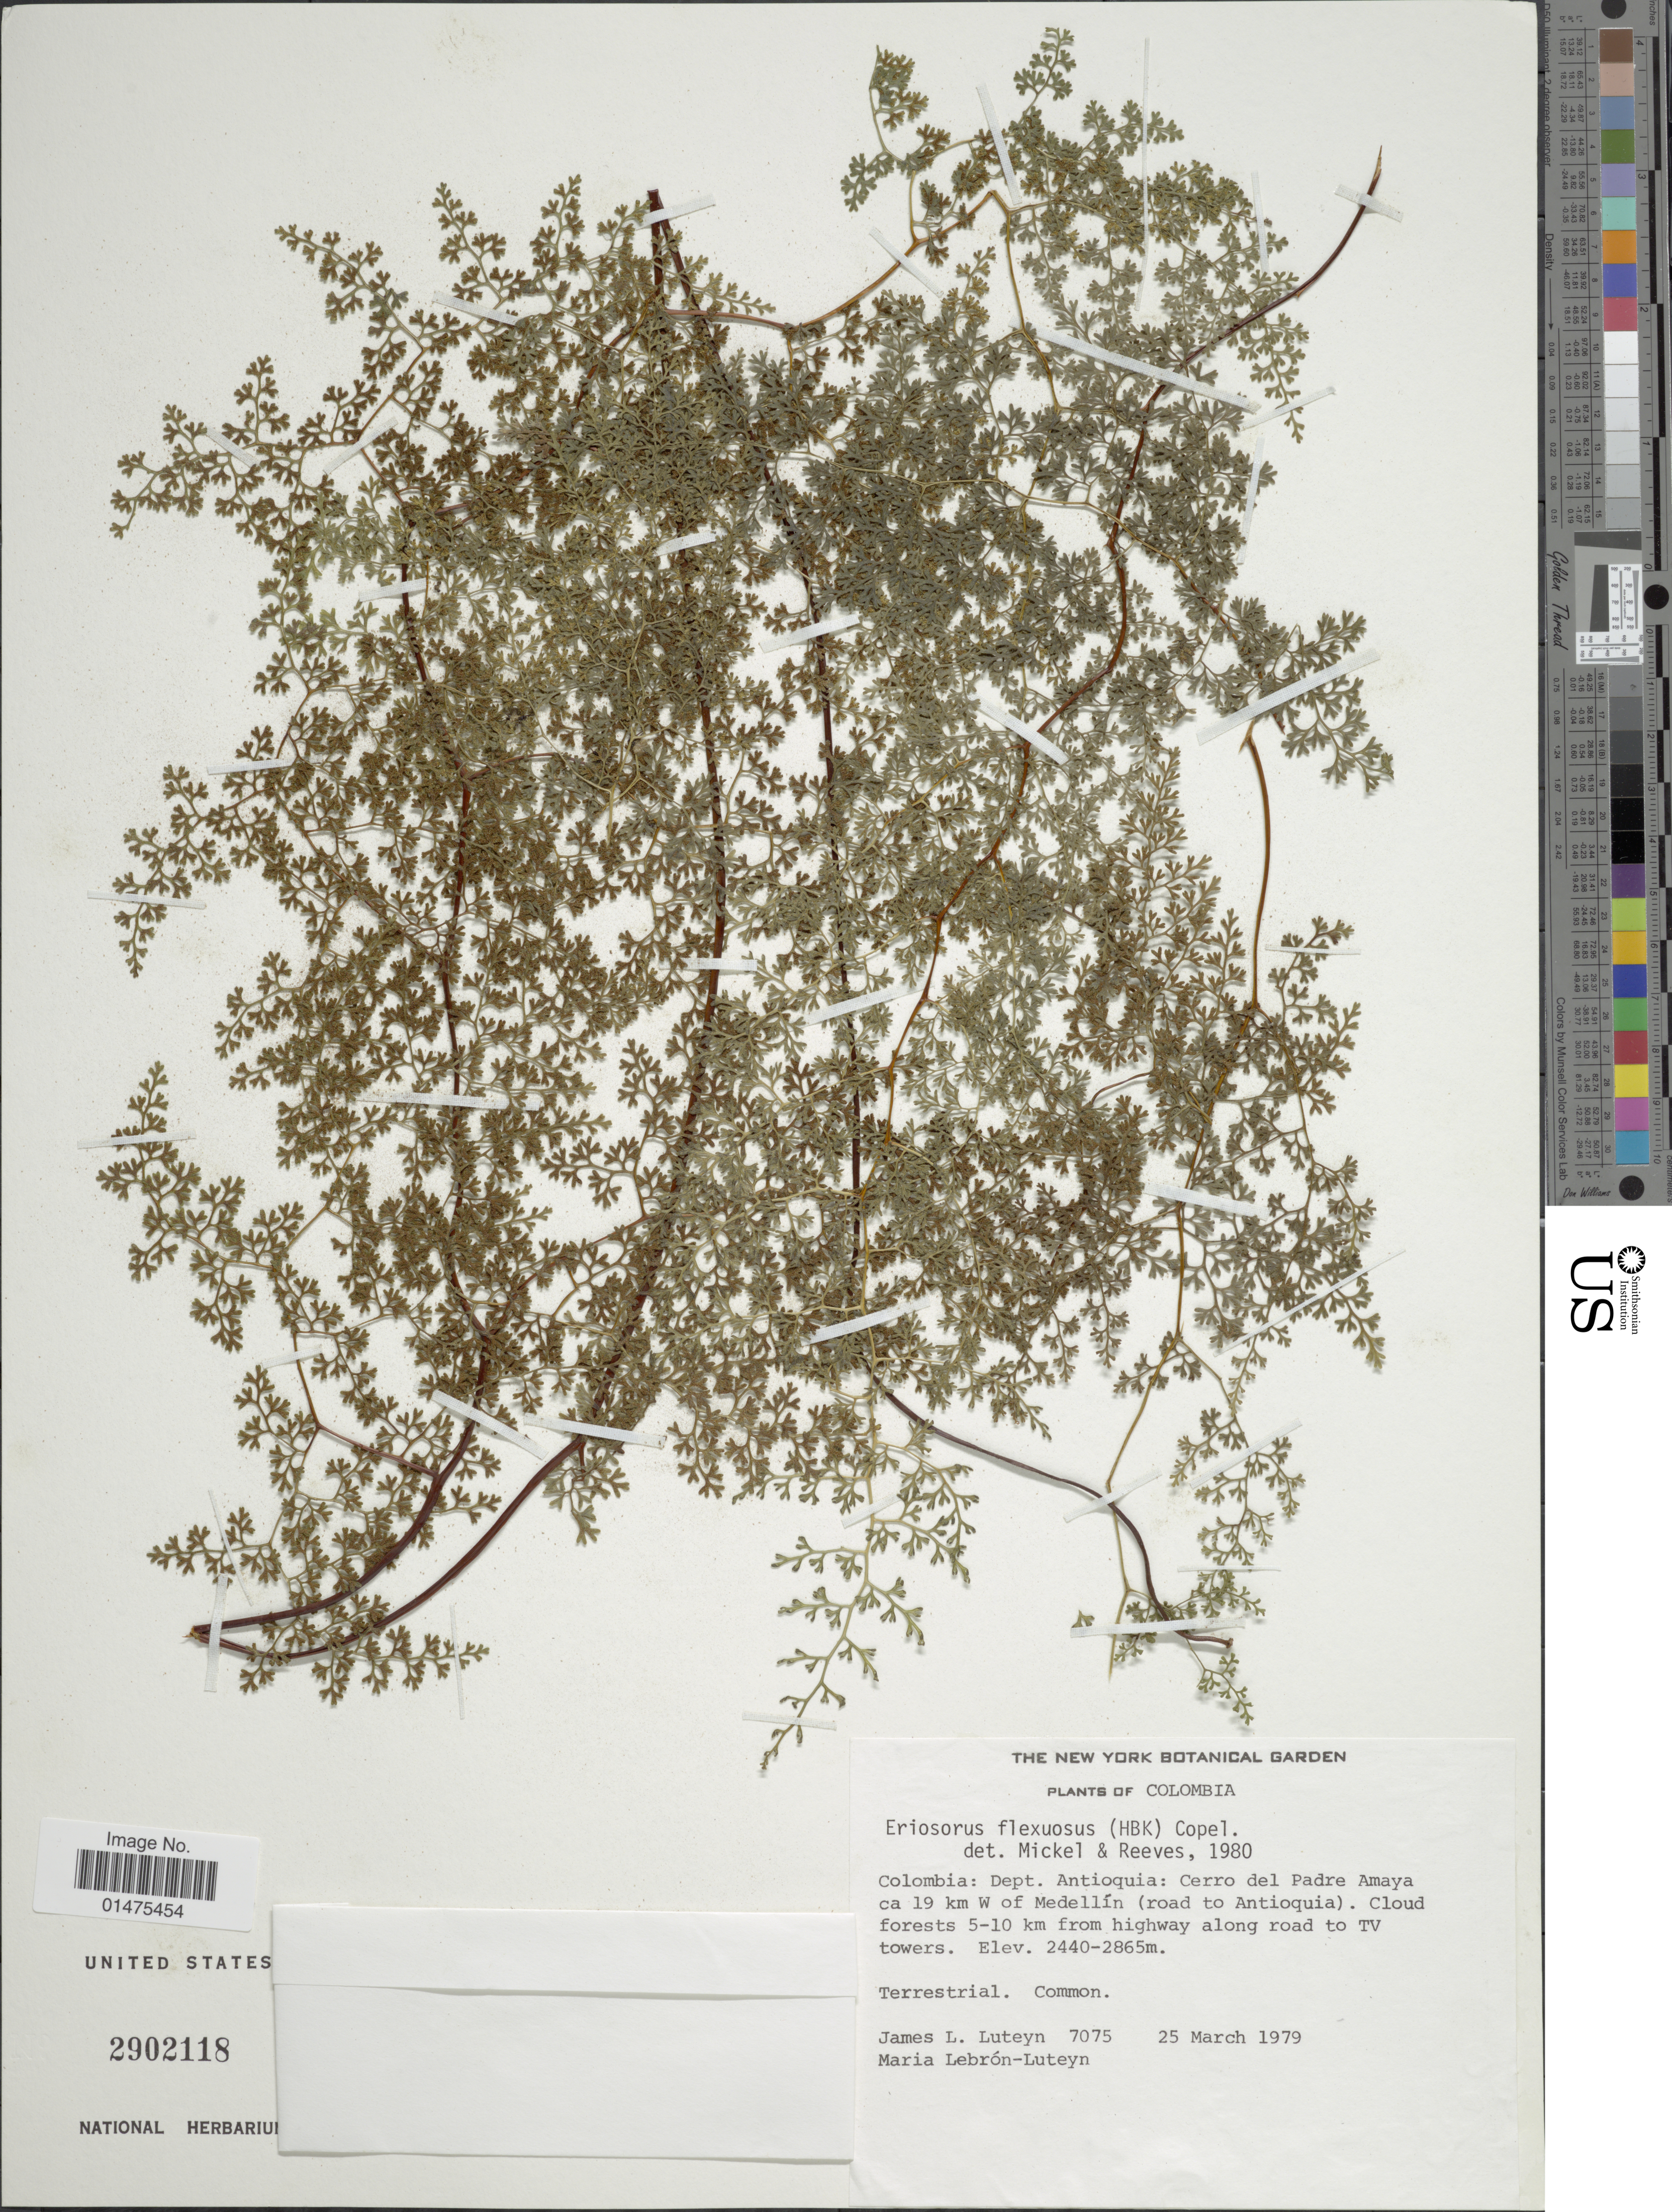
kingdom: Plantae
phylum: Tracheophyta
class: Polypodiopsida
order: Polypodiales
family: Pteridaceae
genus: Jamesonia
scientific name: Jamesonia flexuosa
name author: (Humb. & Bonpl.) Christenh.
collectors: J. L. Luteyn & M. L. Lebrón-Luteyn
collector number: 7075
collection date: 1979-03-25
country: Colombia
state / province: Antioquia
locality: Dept. Antioquia: cerro del Padre Amaya ca 19 km W of Medelín (road to Antioquia). Cloud forest 5-10 km from highway along road to TV towers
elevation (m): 2440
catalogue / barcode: US 2902118